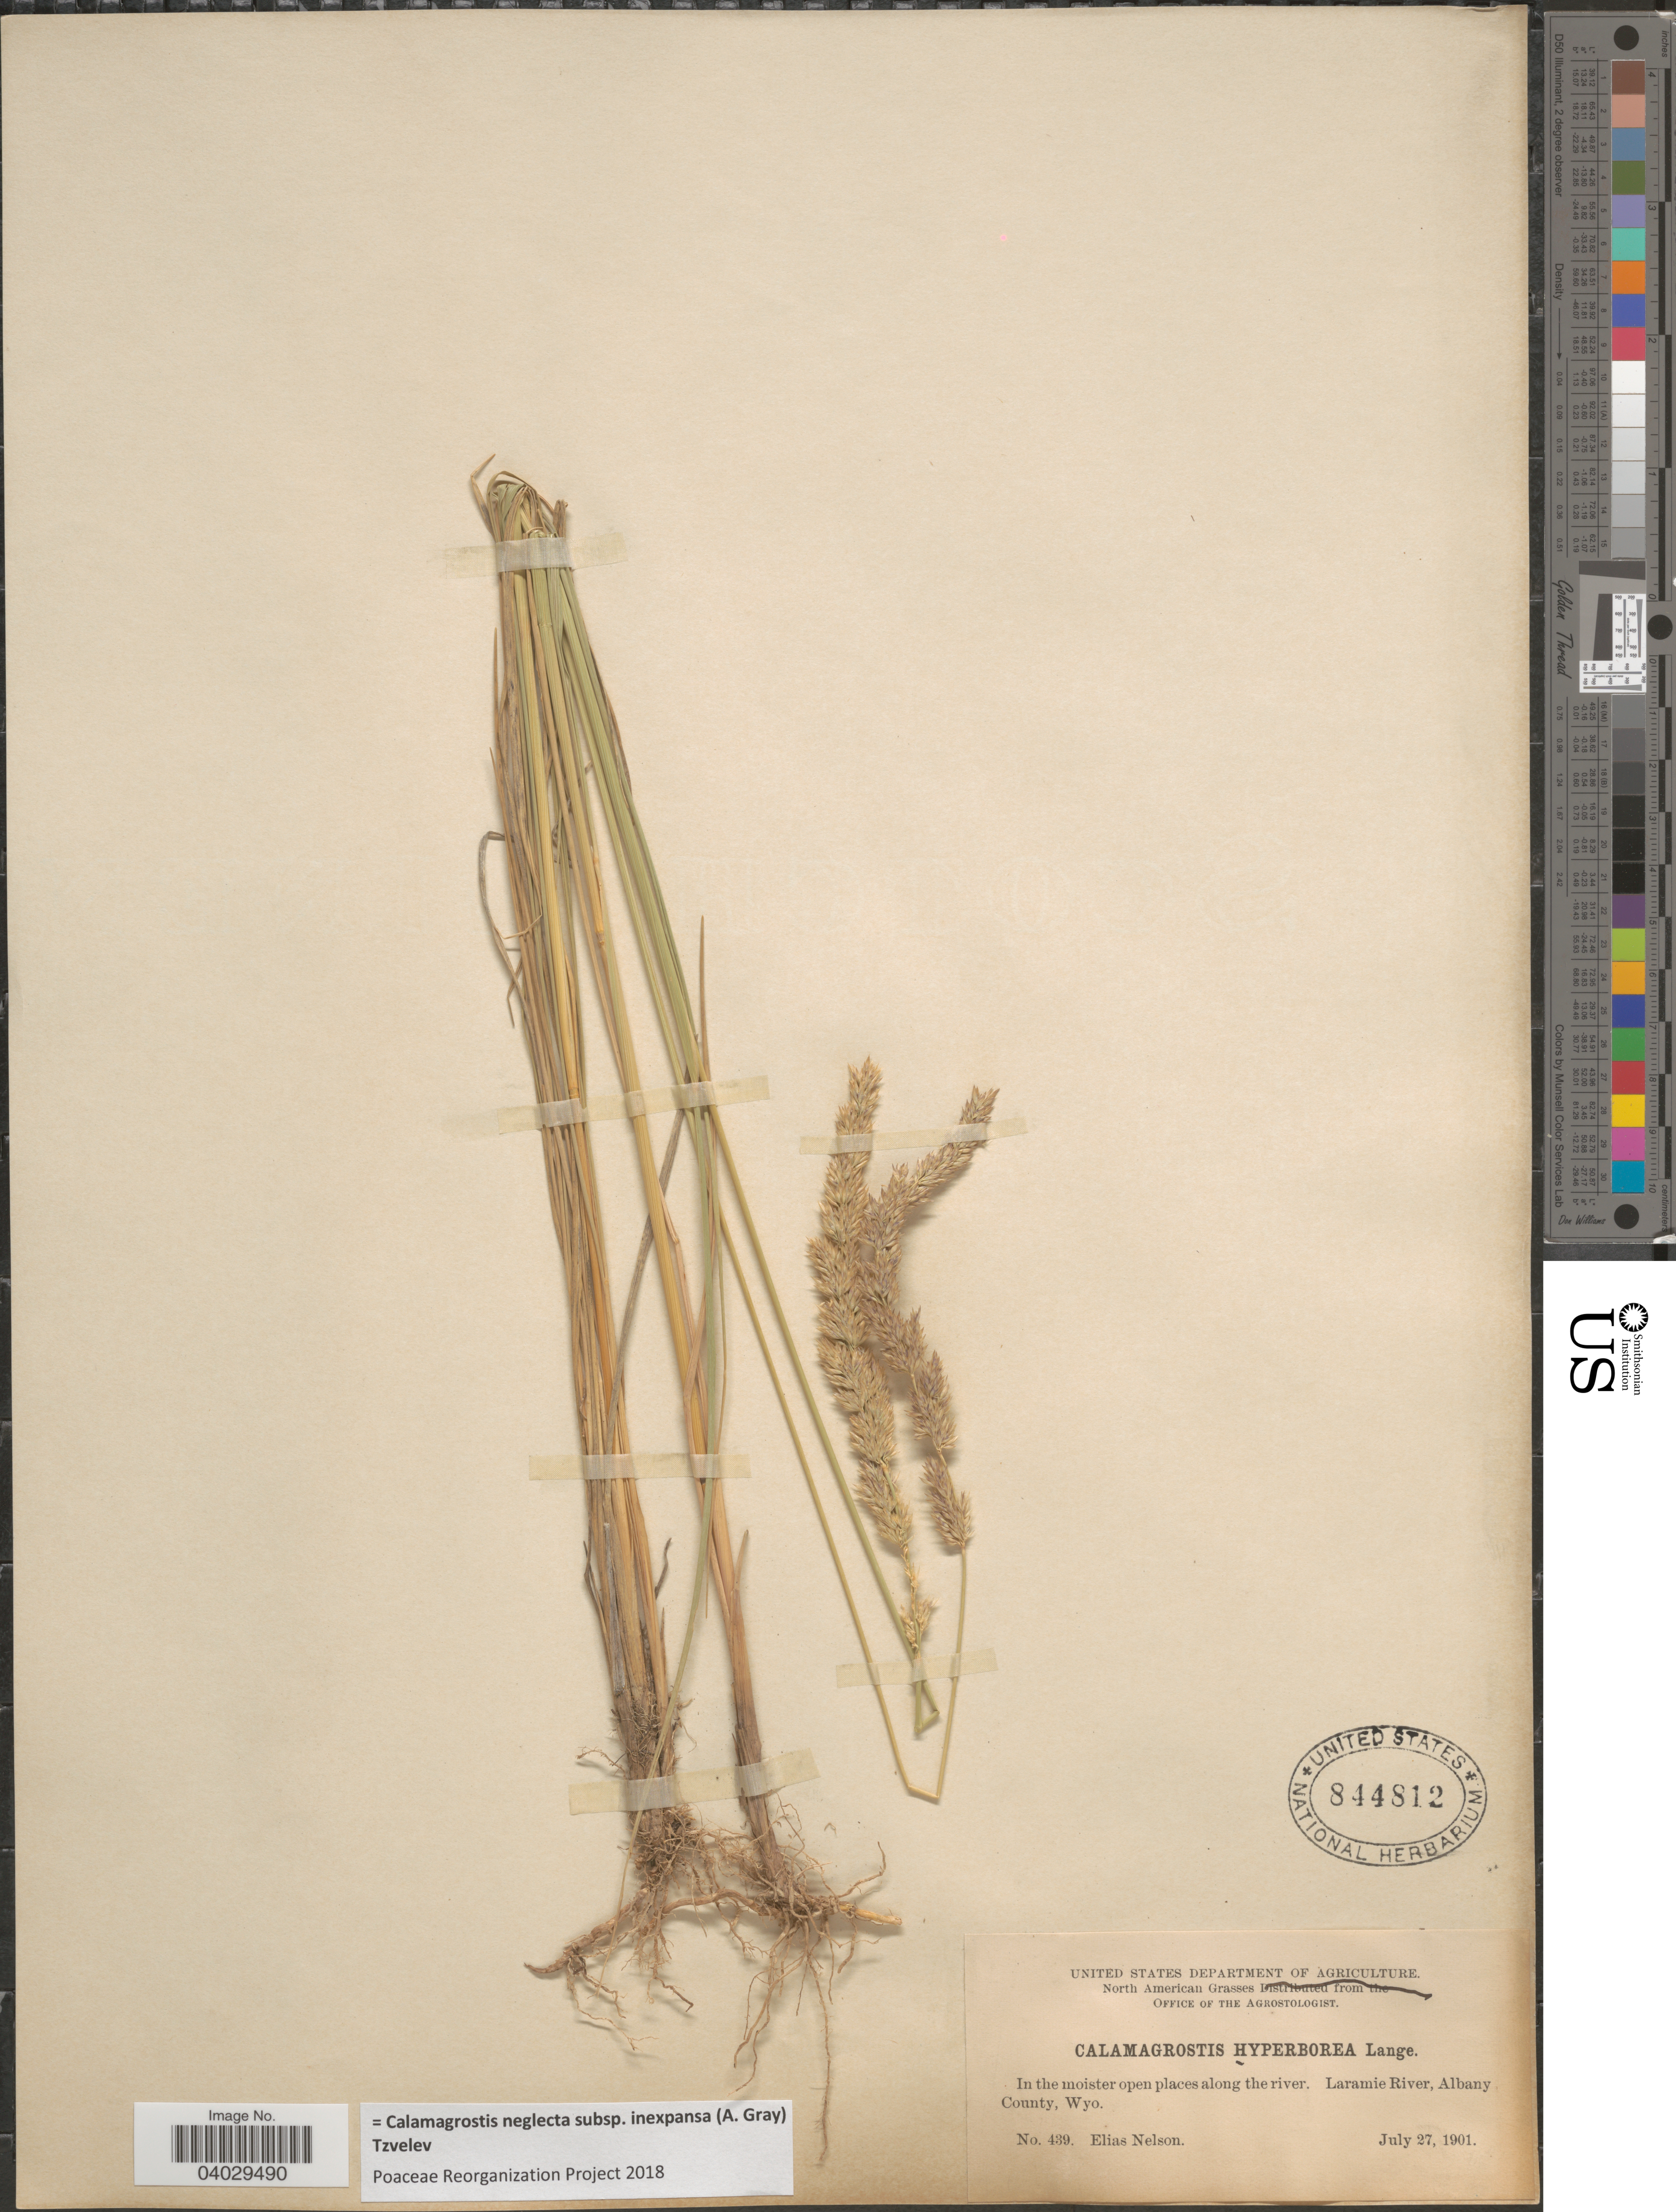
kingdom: Plantae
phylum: Tracheophyta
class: Liliopsida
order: Poales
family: Poaceae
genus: Calamagrostis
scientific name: Calamagrostis neglecta subsp. inexpansa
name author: (A. Gray) Tzvelev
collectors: E. Nelson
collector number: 439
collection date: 1901-07-27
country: United States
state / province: Wyoming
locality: In the moister open places along the river. Laramie River, Albany County.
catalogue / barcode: US 844812